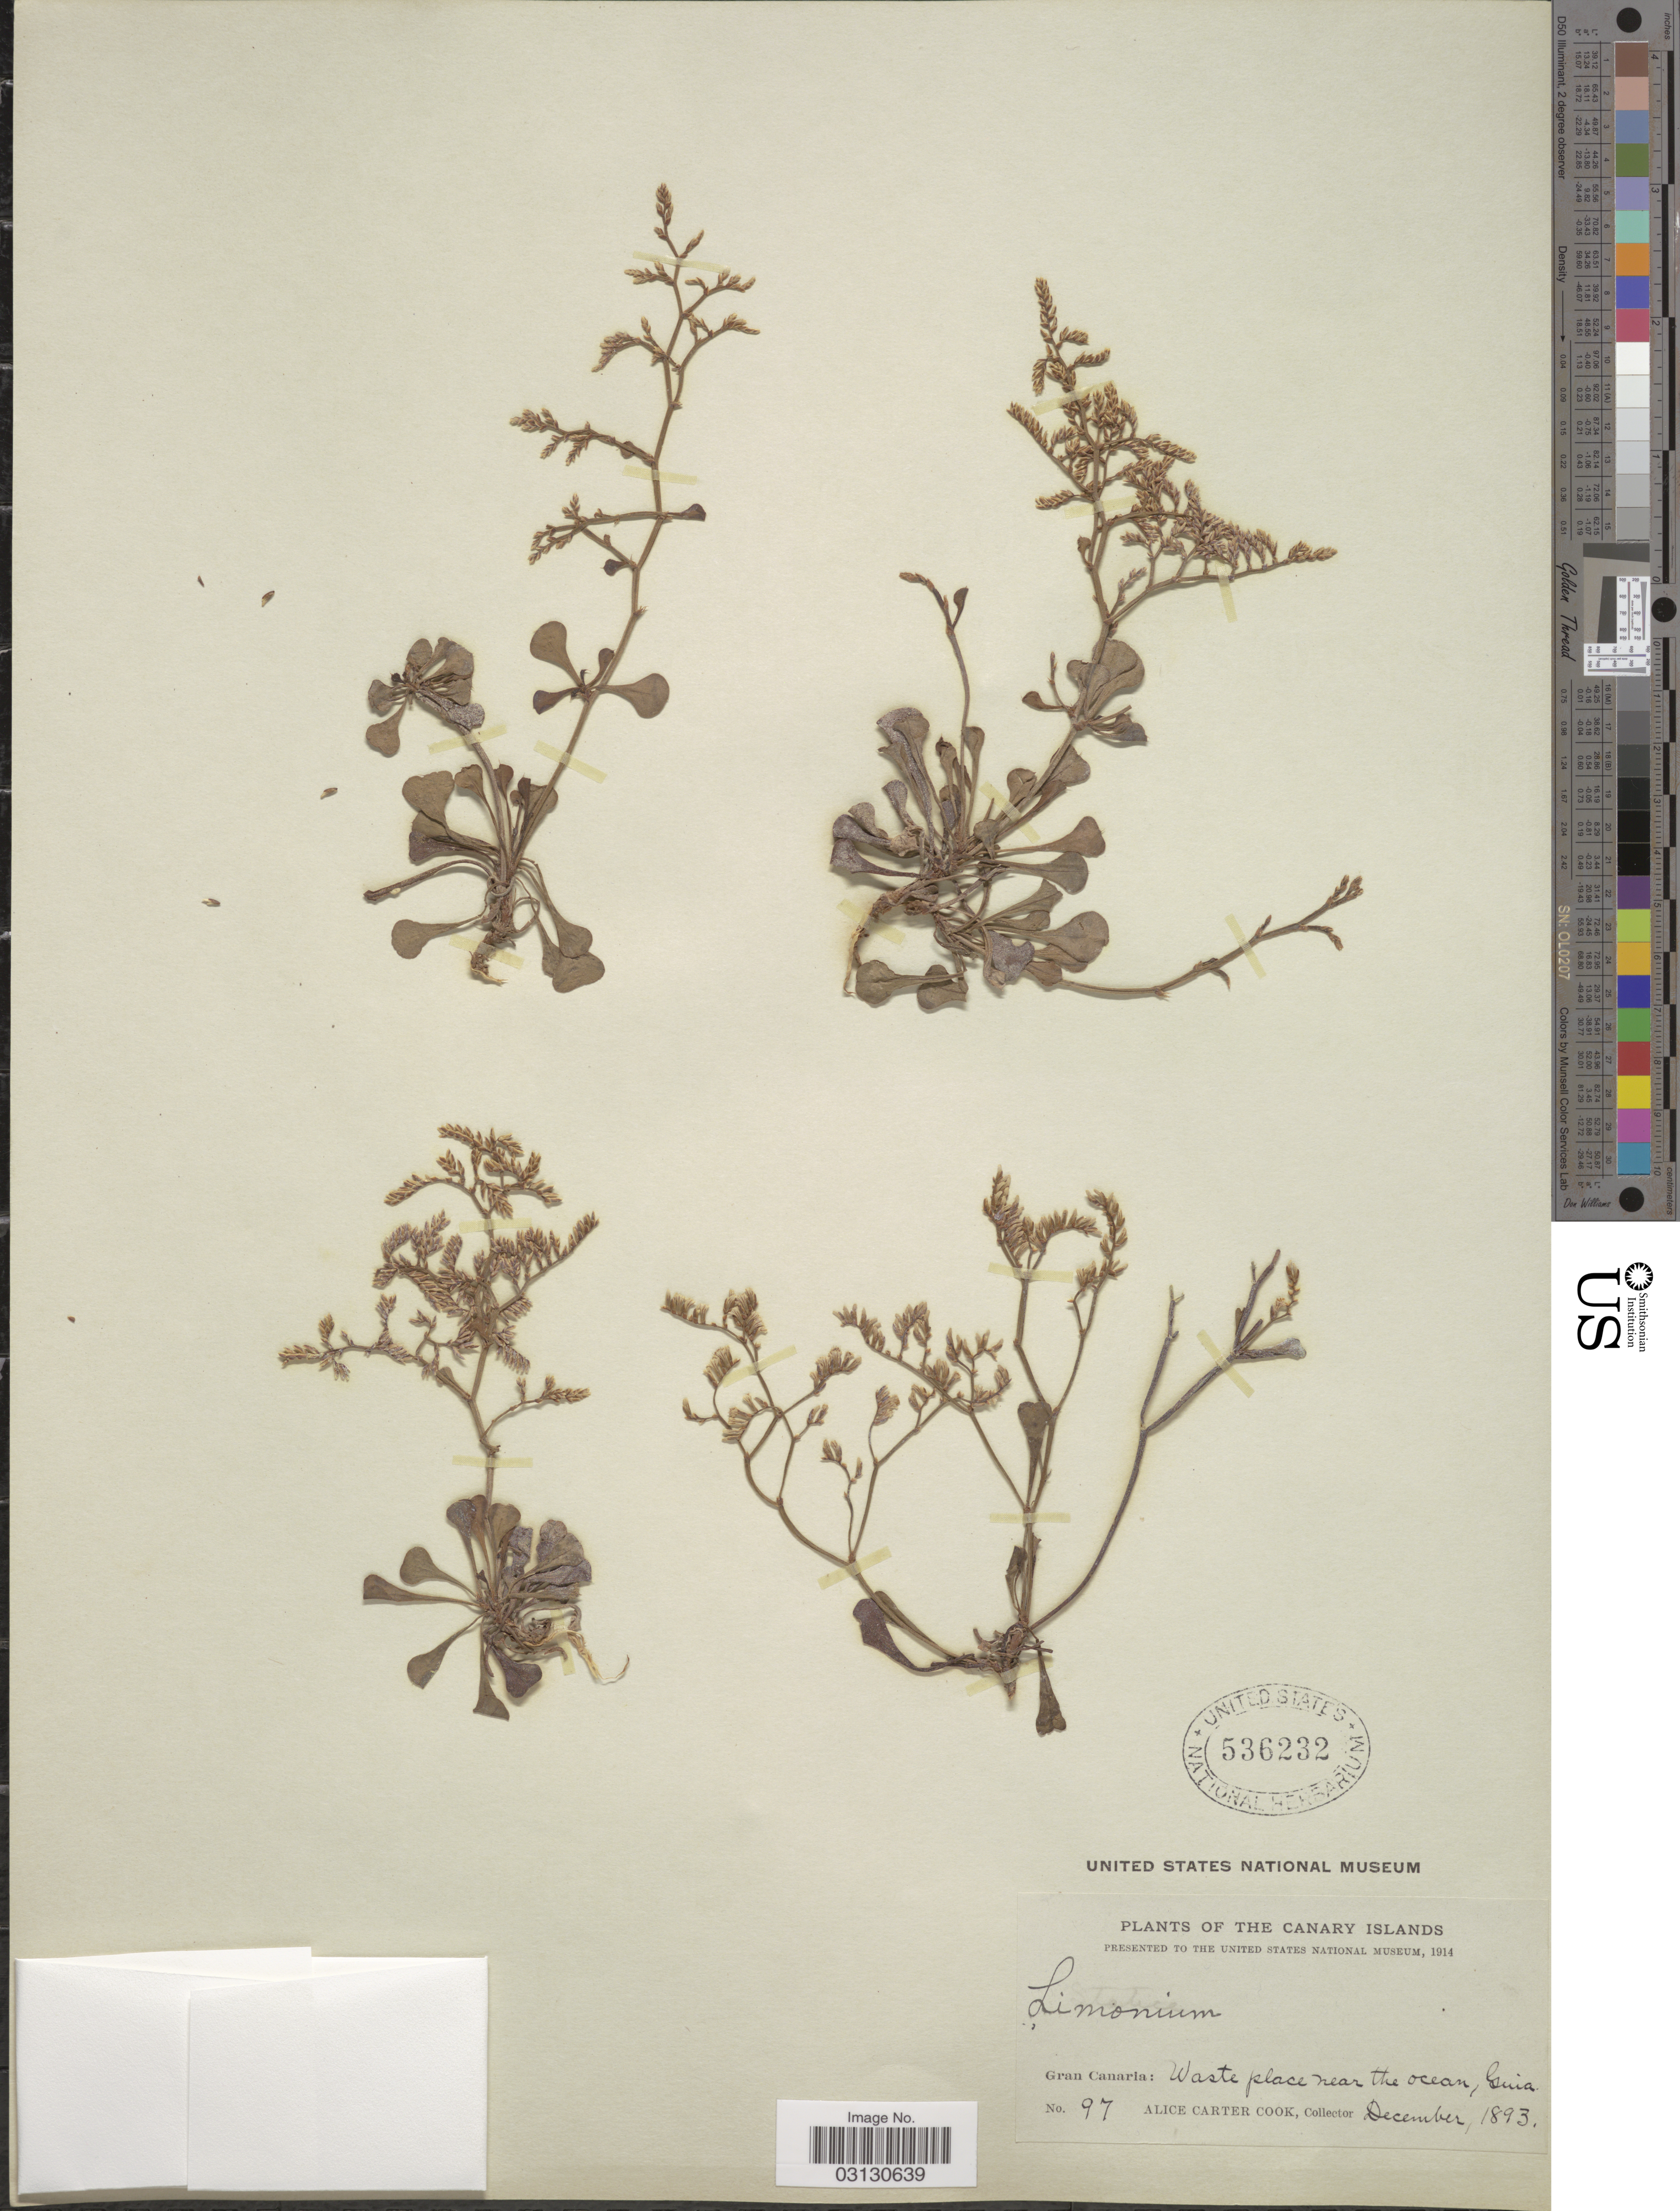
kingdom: Plantae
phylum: Tracheophyta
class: Magnoliopsida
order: Caryophyllales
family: Plumbaginaceae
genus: Limonium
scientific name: Limonium sp.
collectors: Alice C. Cook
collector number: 97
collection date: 1893-12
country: Spain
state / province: Canarias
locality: The Canary Islands, Gran Canaria: Waste place near the ocean, Guia.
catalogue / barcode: US 536232